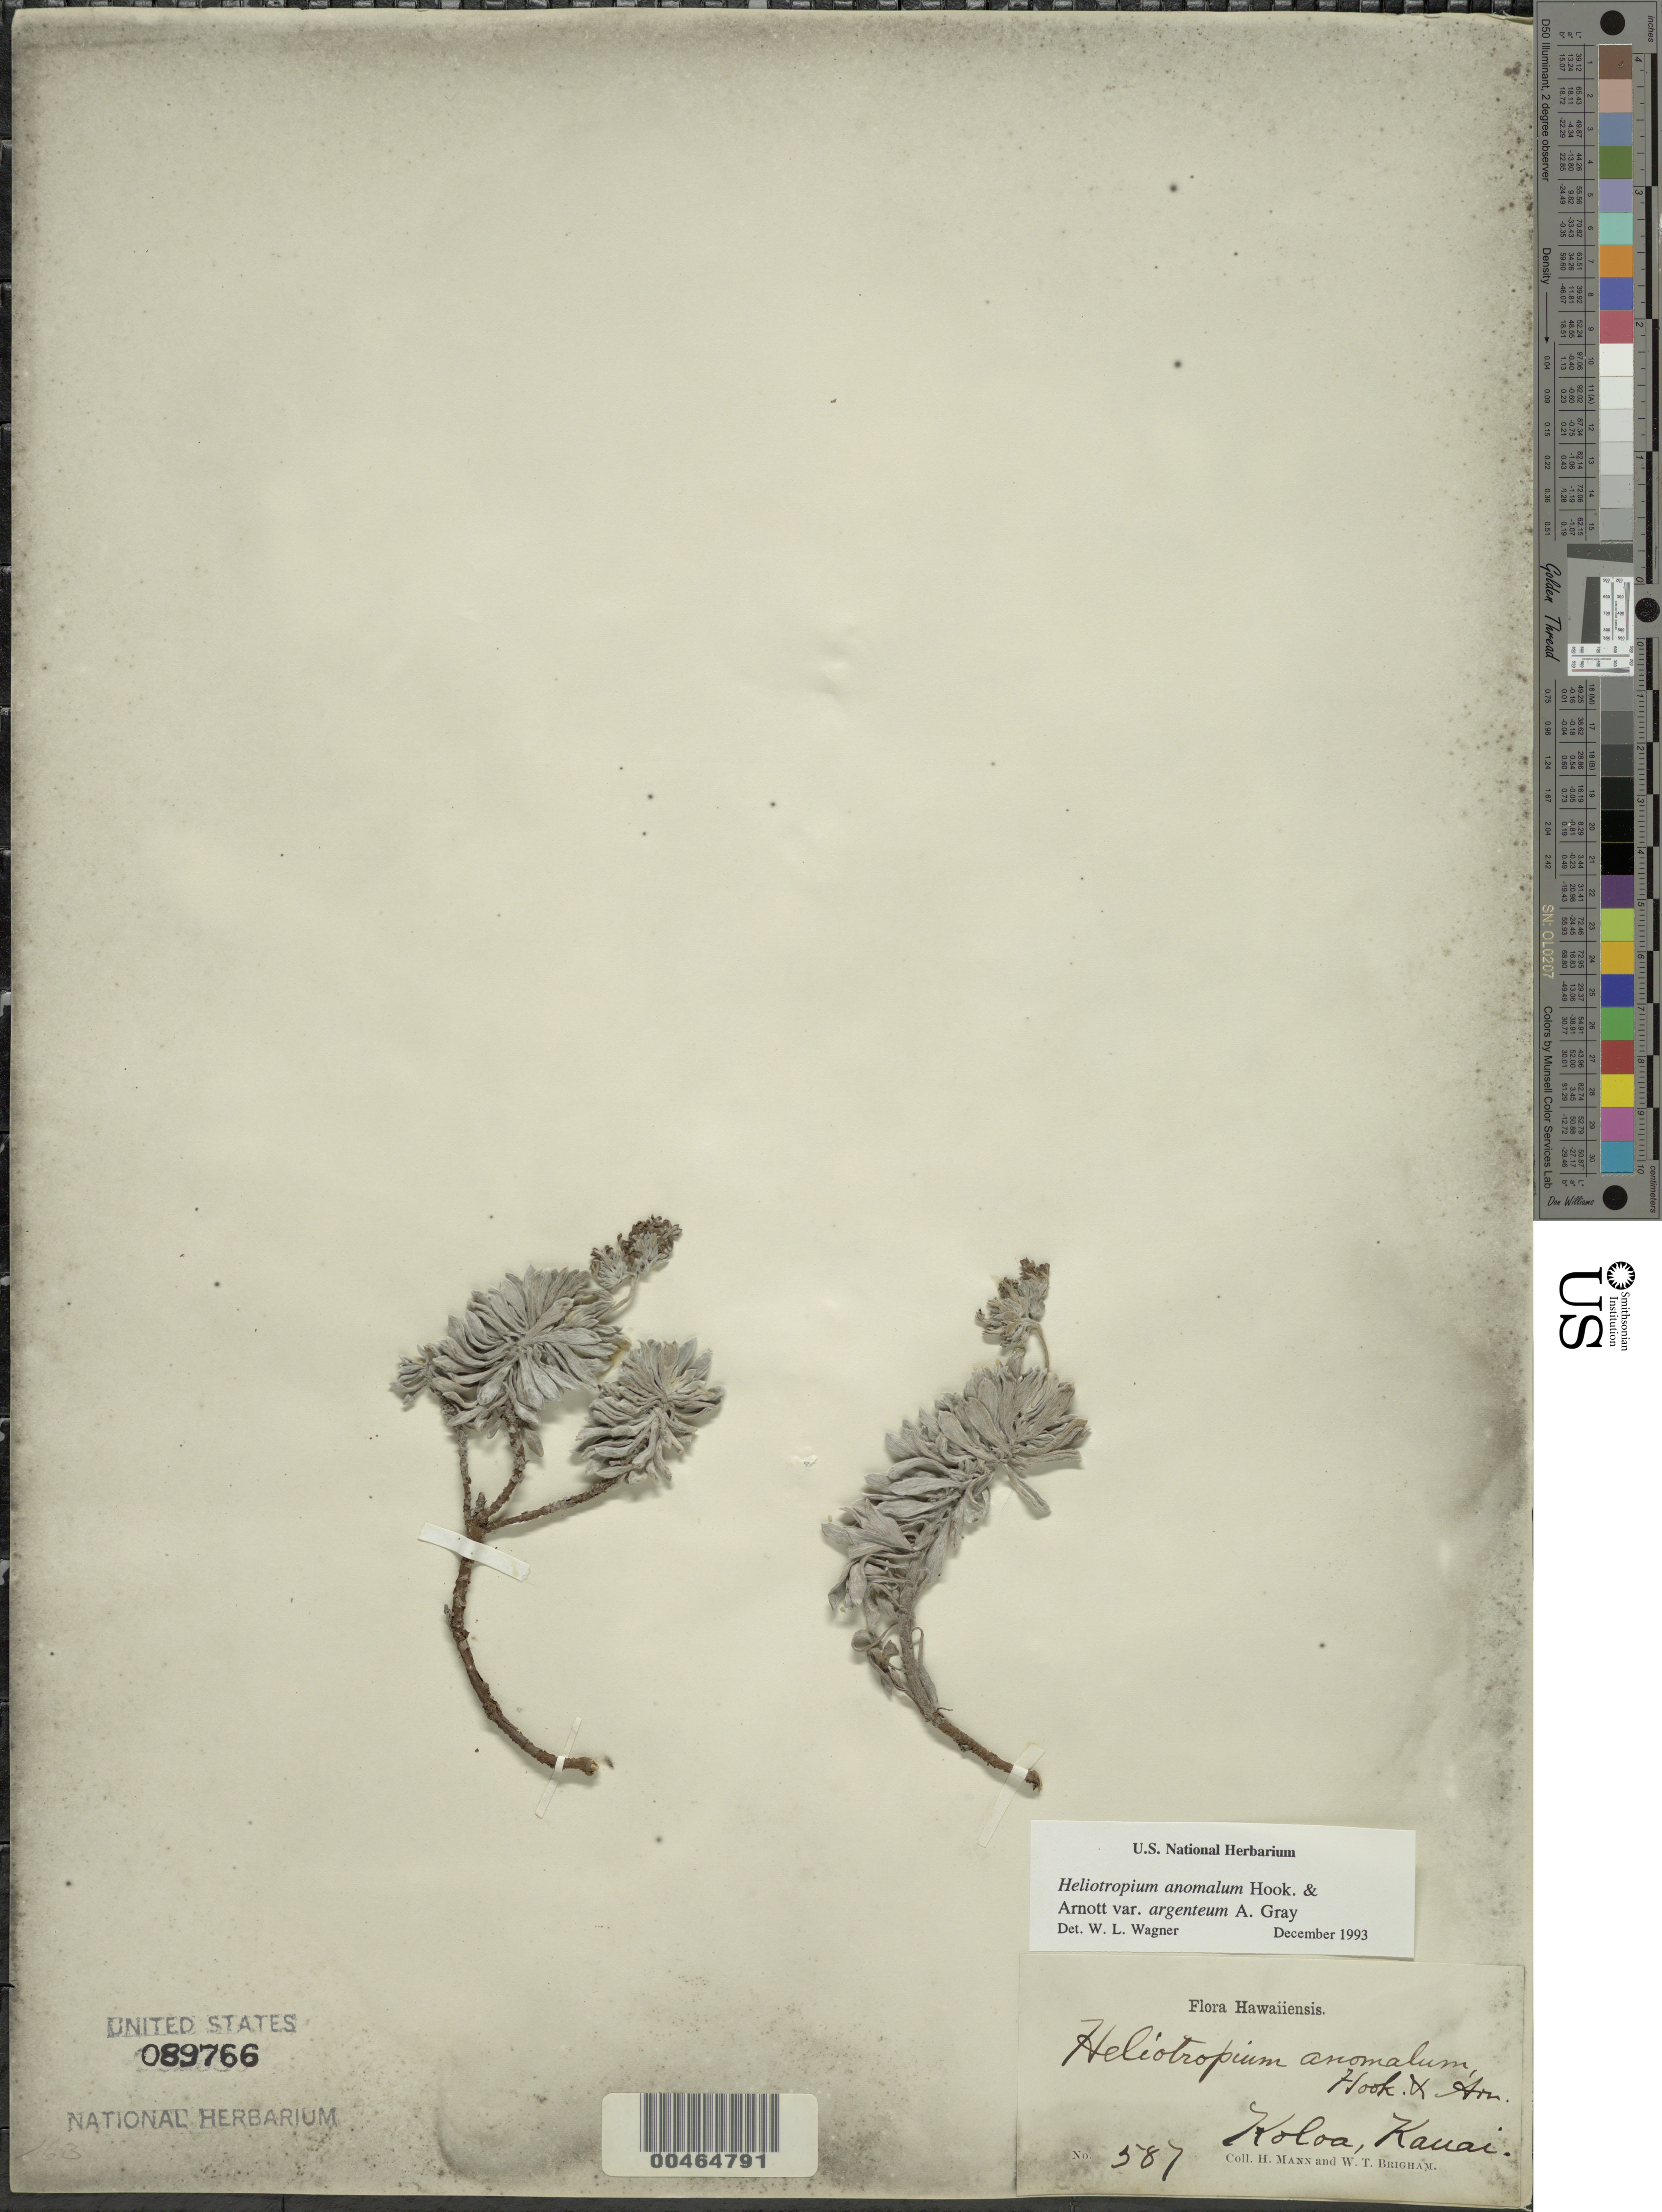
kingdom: Plantae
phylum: Tracheophyta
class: Magnoliopsida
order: Boraginales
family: Heliotropiaceae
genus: Heliotropium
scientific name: Heliotropium anomalum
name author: Hook. & Arn.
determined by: Wagner, W. L., (BOT), Smithsonian Institution - National Museum of Natural History (UNITED STATES)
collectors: H. Mann & W. T. Brigham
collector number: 587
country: United States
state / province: Hawaii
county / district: Kauai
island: Kaua'i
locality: Koloa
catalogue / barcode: US 89766